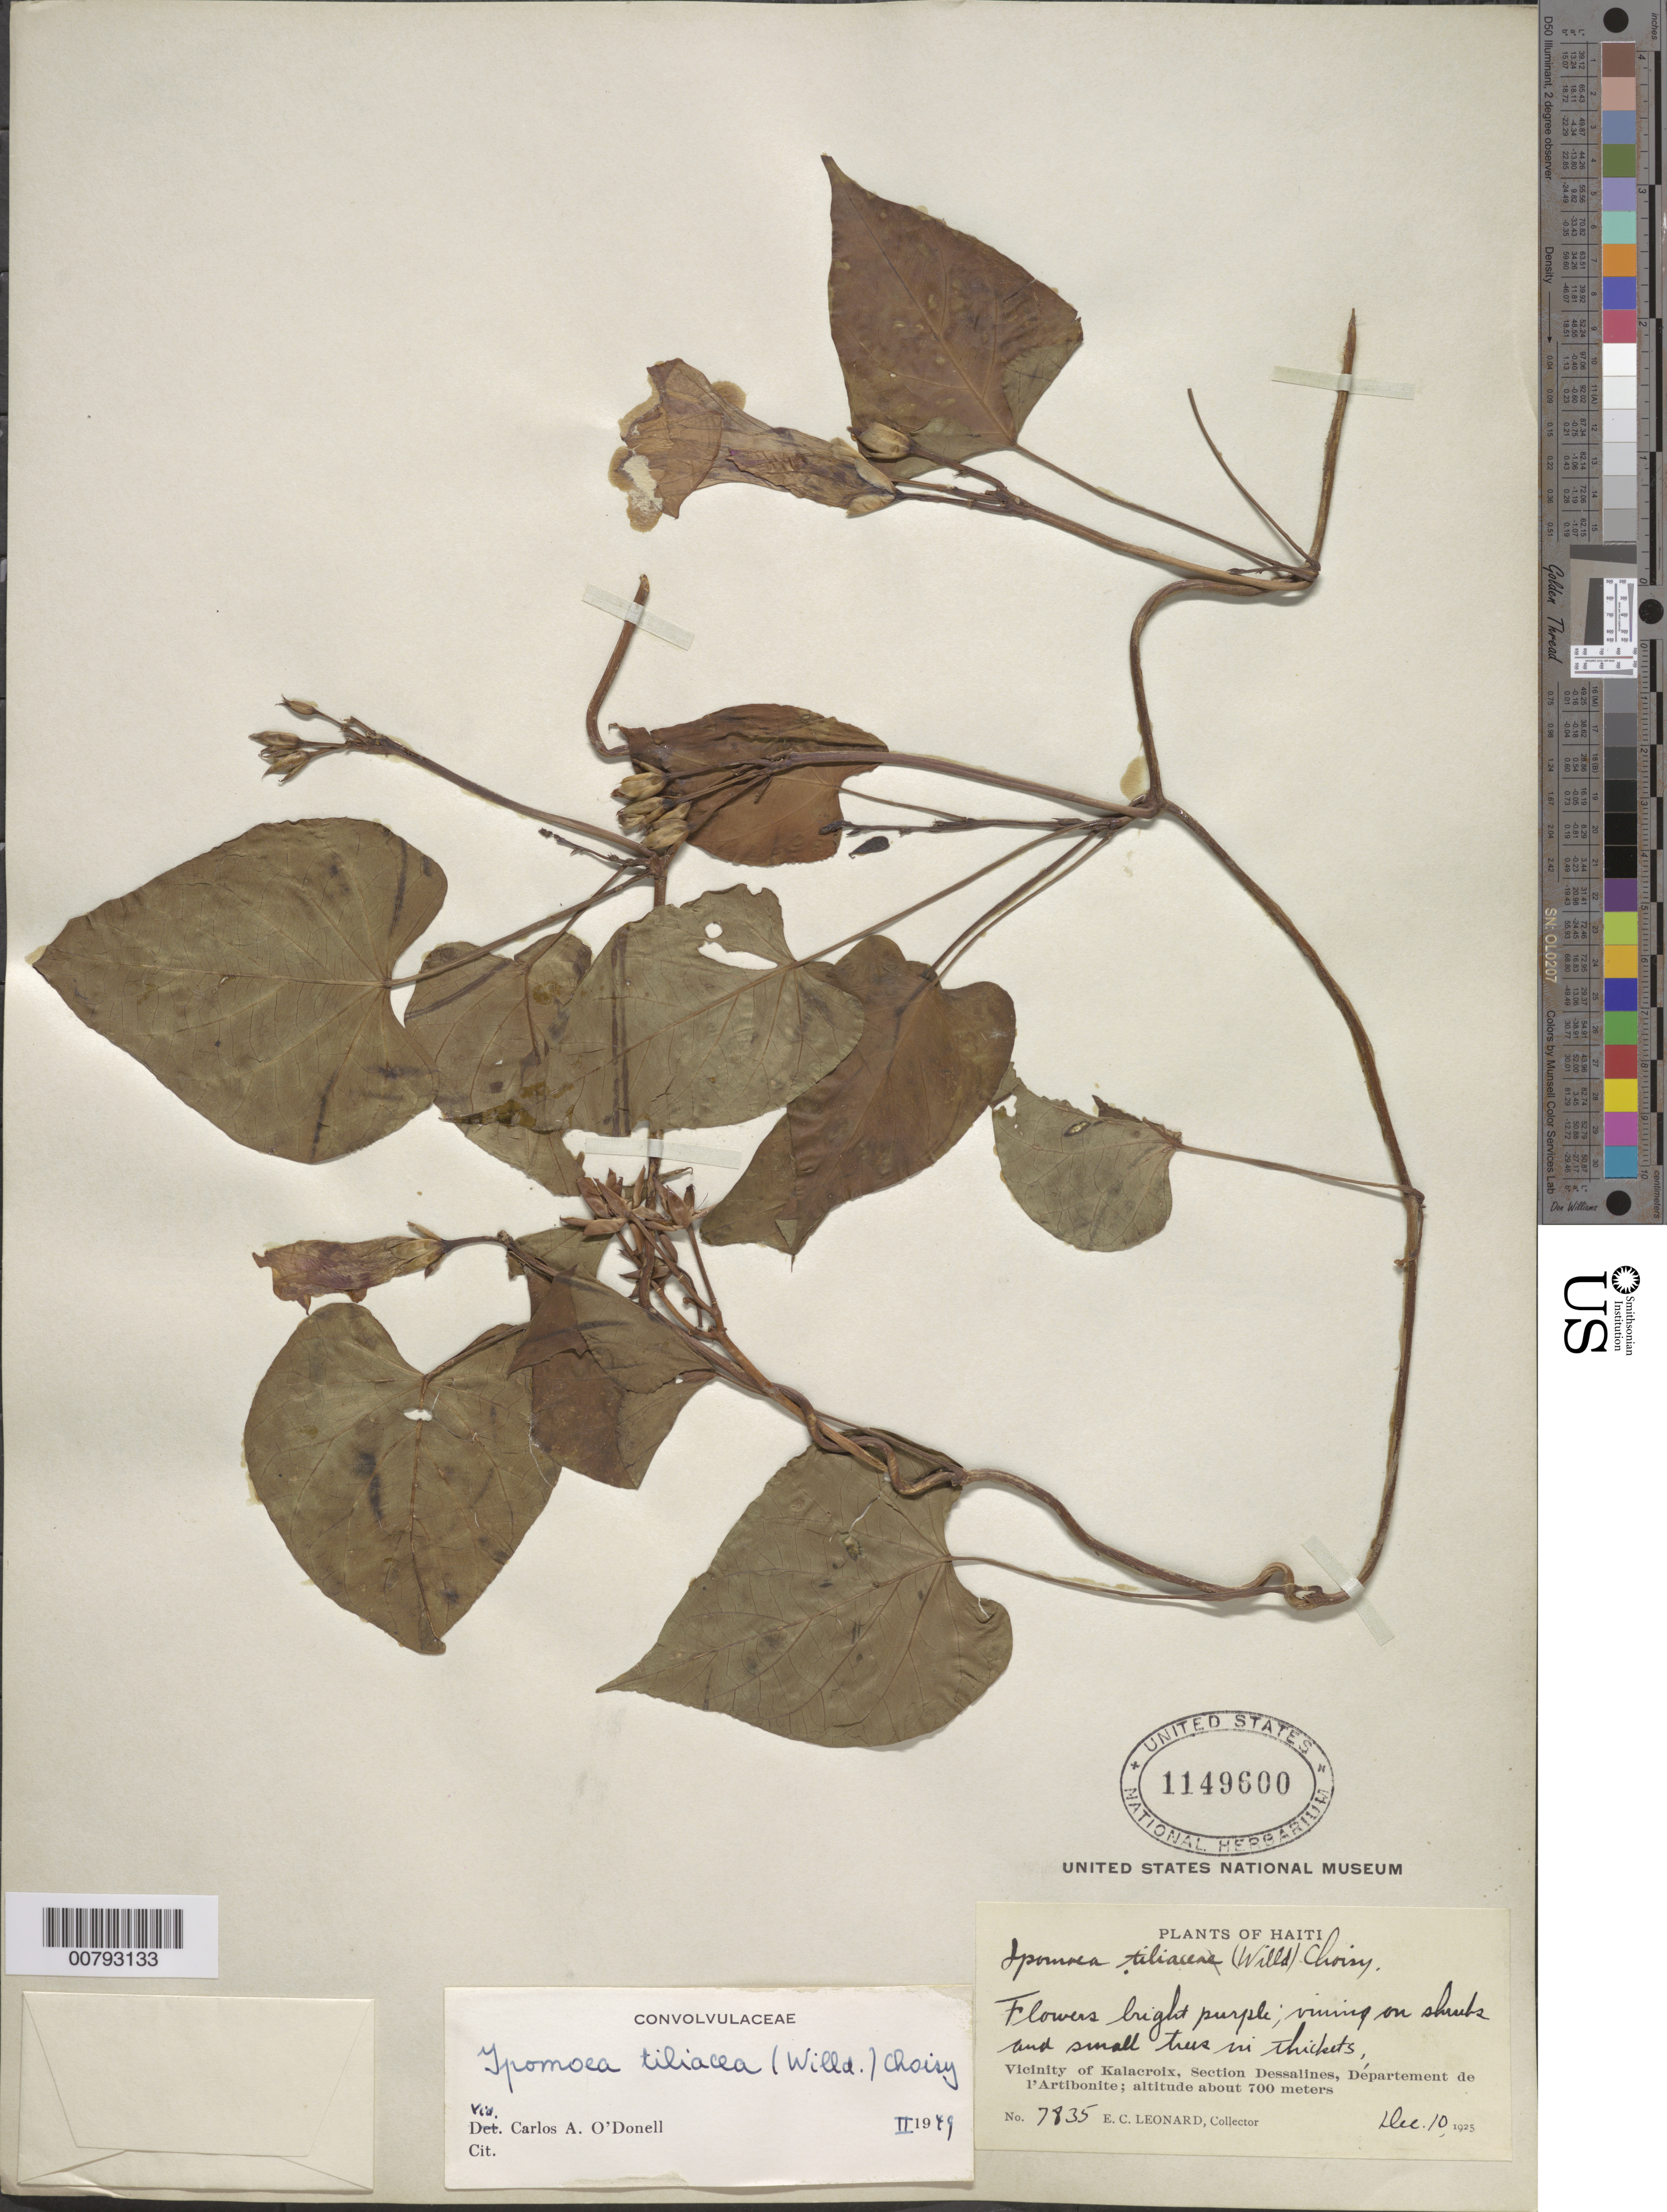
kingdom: Plantae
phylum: Tracheophyta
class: Magnoliopsida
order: Solanales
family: Convolvulaceae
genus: Ipomoea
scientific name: Ipomoea tiliacea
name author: (Willd.) Choisy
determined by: O'Donnell, C. A.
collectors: E. C. Leonard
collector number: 7835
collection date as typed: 10 Dec 1925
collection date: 1925-12-10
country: Haiti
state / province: Artibonite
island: Hispaniola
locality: Vicinity of Kalacroix, Section Dessalines.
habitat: In thickets.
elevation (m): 700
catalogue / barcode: US 1149600